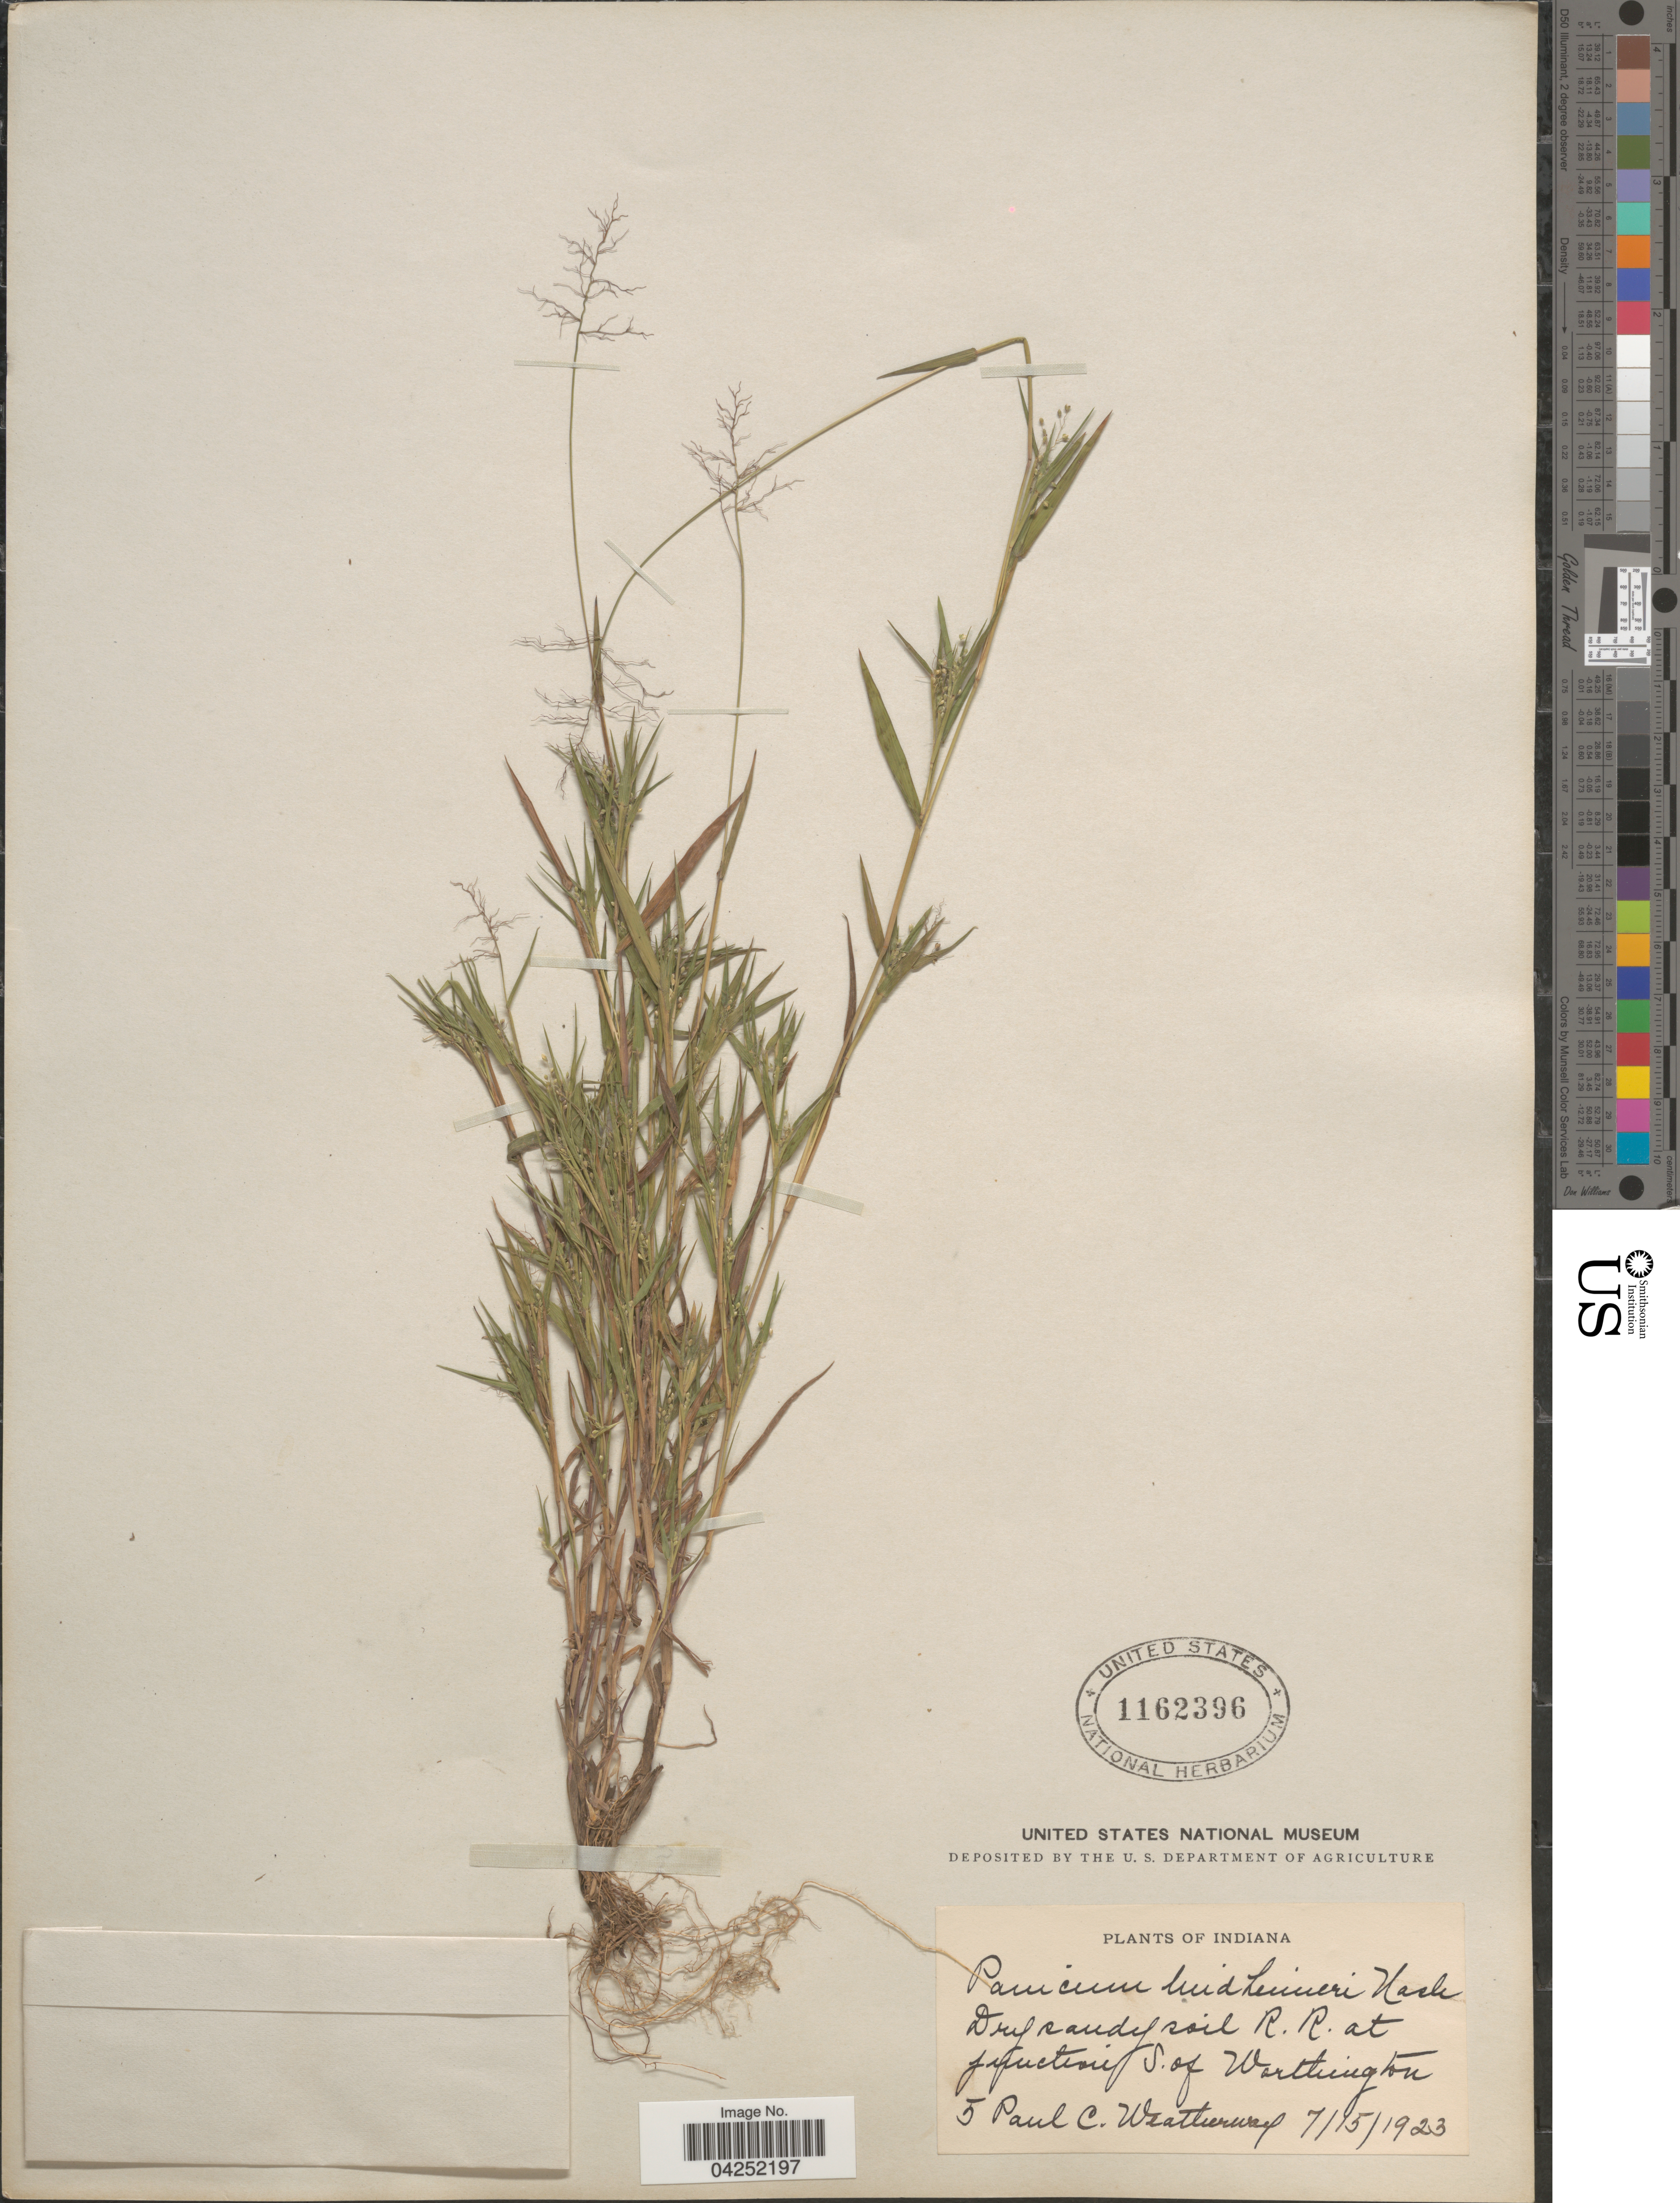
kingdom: Plantae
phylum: Tracheophyta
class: Liliopsida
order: Poales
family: Poaceae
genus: Dichanthelium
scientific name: Dichanthelium acuminatum var. lindheimeri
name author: (Nash) Gould & C.A. Clark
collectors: P. Weatherwax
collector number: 5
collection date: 1923-07-15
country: United States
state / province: Indiana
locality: Dry sandy soil R.R. at junction S. of Worthington.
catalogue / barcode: US 1162396